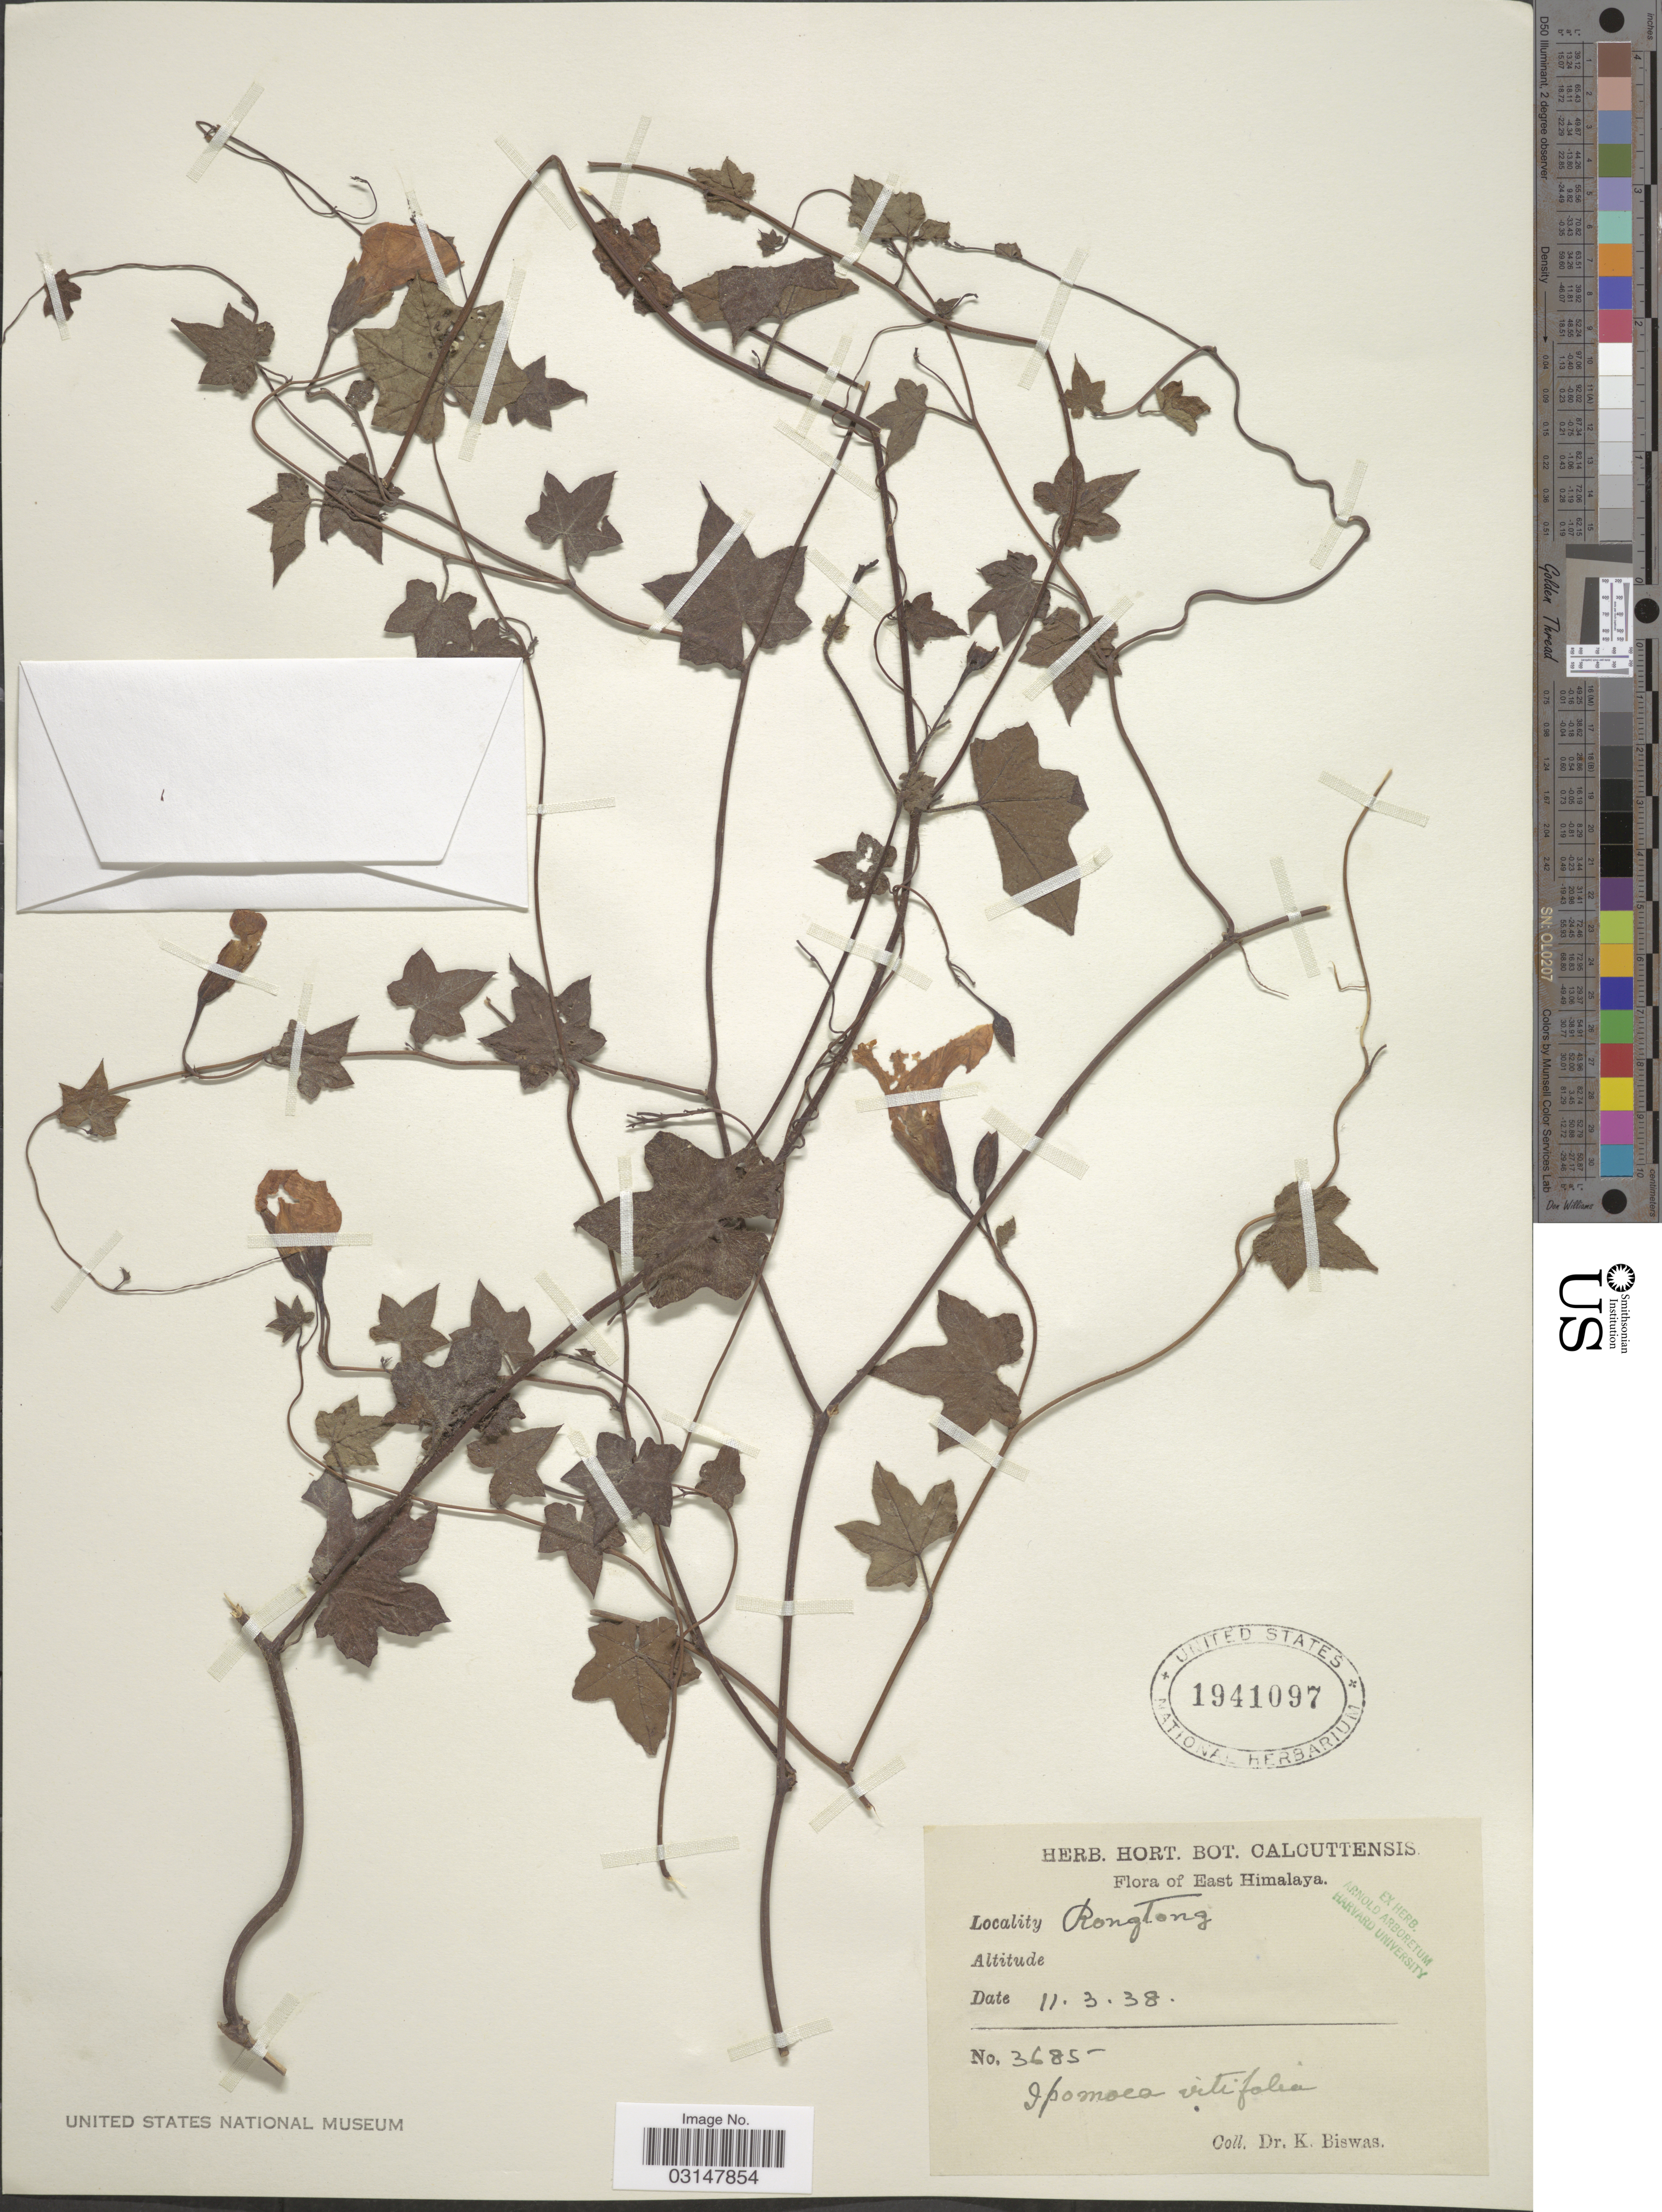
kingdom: Plantae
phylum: Tracheophyta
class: Magnoliopsida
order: Solanales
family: Convolvulaceae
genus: Distimake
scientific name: Distimake vitifolius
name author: (Burm. f.) Pisuttimarn & Petrongari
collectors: K. Biswas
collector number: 3685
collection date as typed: Transcribed d/m/y: 11/3/38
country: India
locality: East Himalaya. Rongtong.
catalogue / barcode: US 1941097